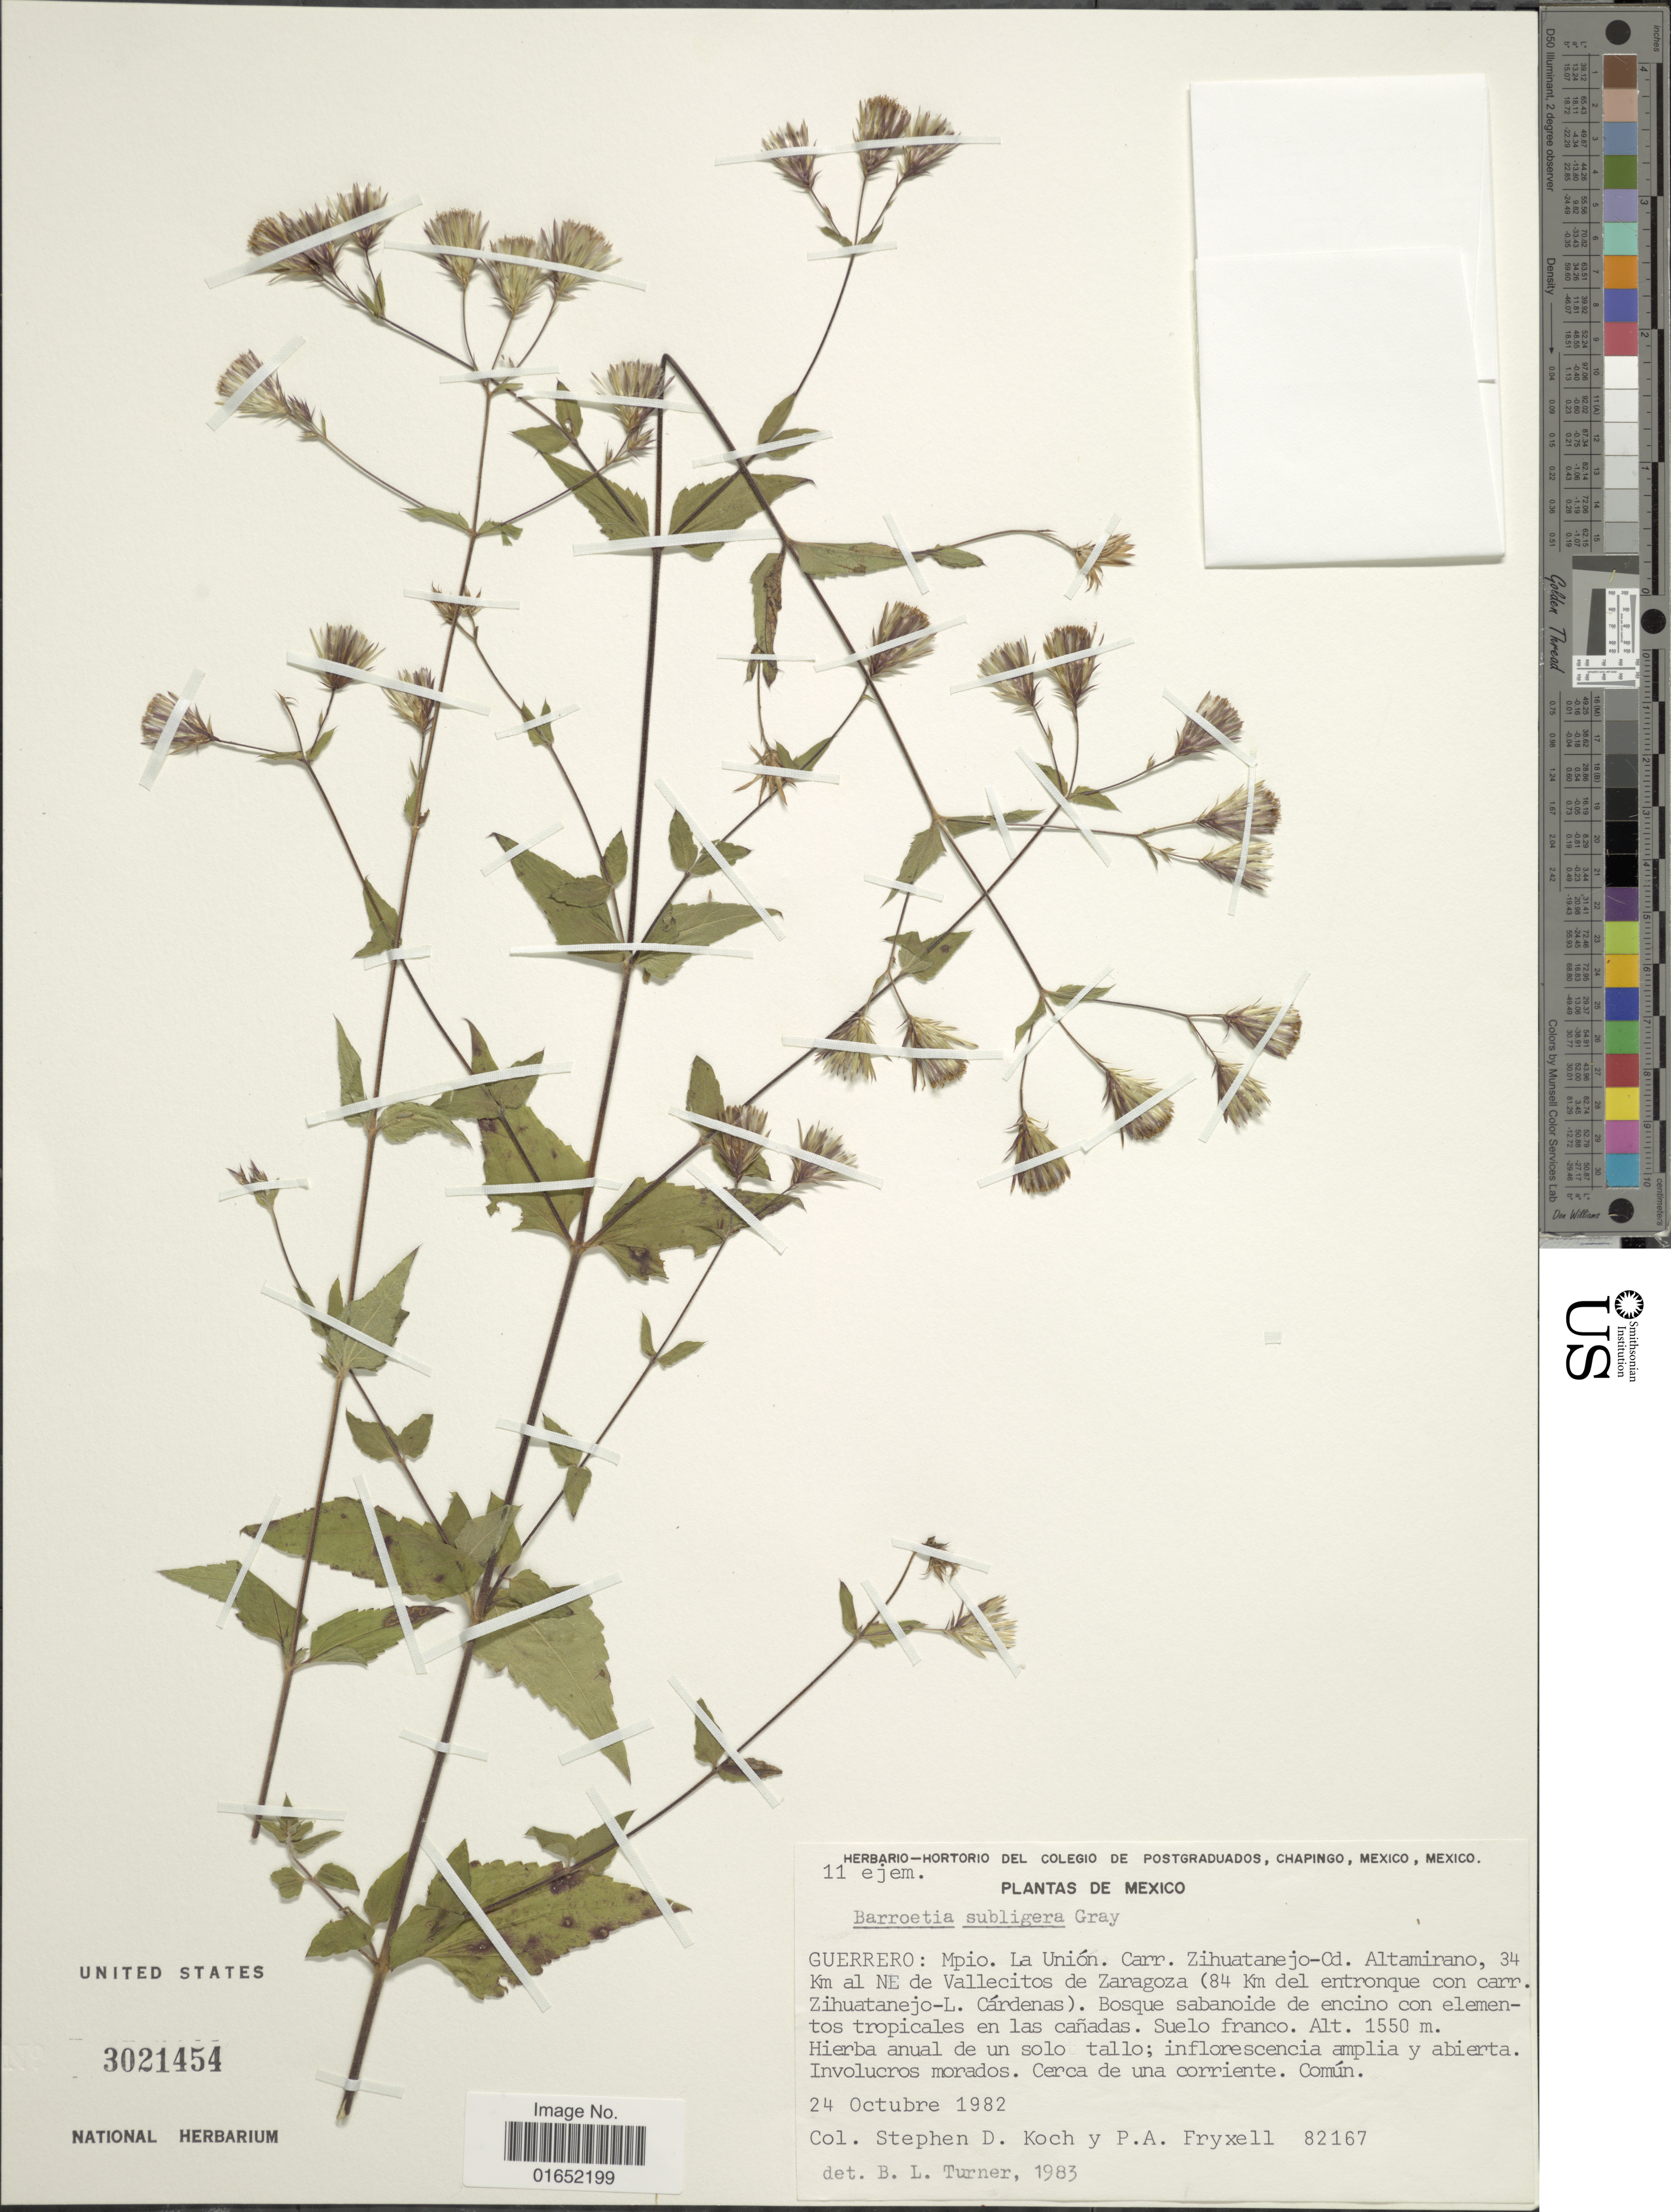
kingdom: Plantae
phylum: Tracheophyta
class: Magnoliopsida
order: Asterales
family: Asteraceae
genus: Barroetea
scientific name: Barroetea subuligera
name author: (S. Schauer) A. Gray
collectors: S. D. Koch & P. A. Fryxell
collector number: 82167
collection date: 1982-10-24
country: Mexico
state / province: Guerrero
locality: Mpio. La Unión. Carr. Zihuatanejo-Od. Altamirano, 34 Km al NE de Vallecitos de Zaragoza (84 Km del entronque con carr. Zihuatanejo-L. Cárdenas). Bosque sabanoide de encino con elementos tropicales en las cañadas. Suelo franco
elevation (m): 1550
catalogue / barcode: US 3021454